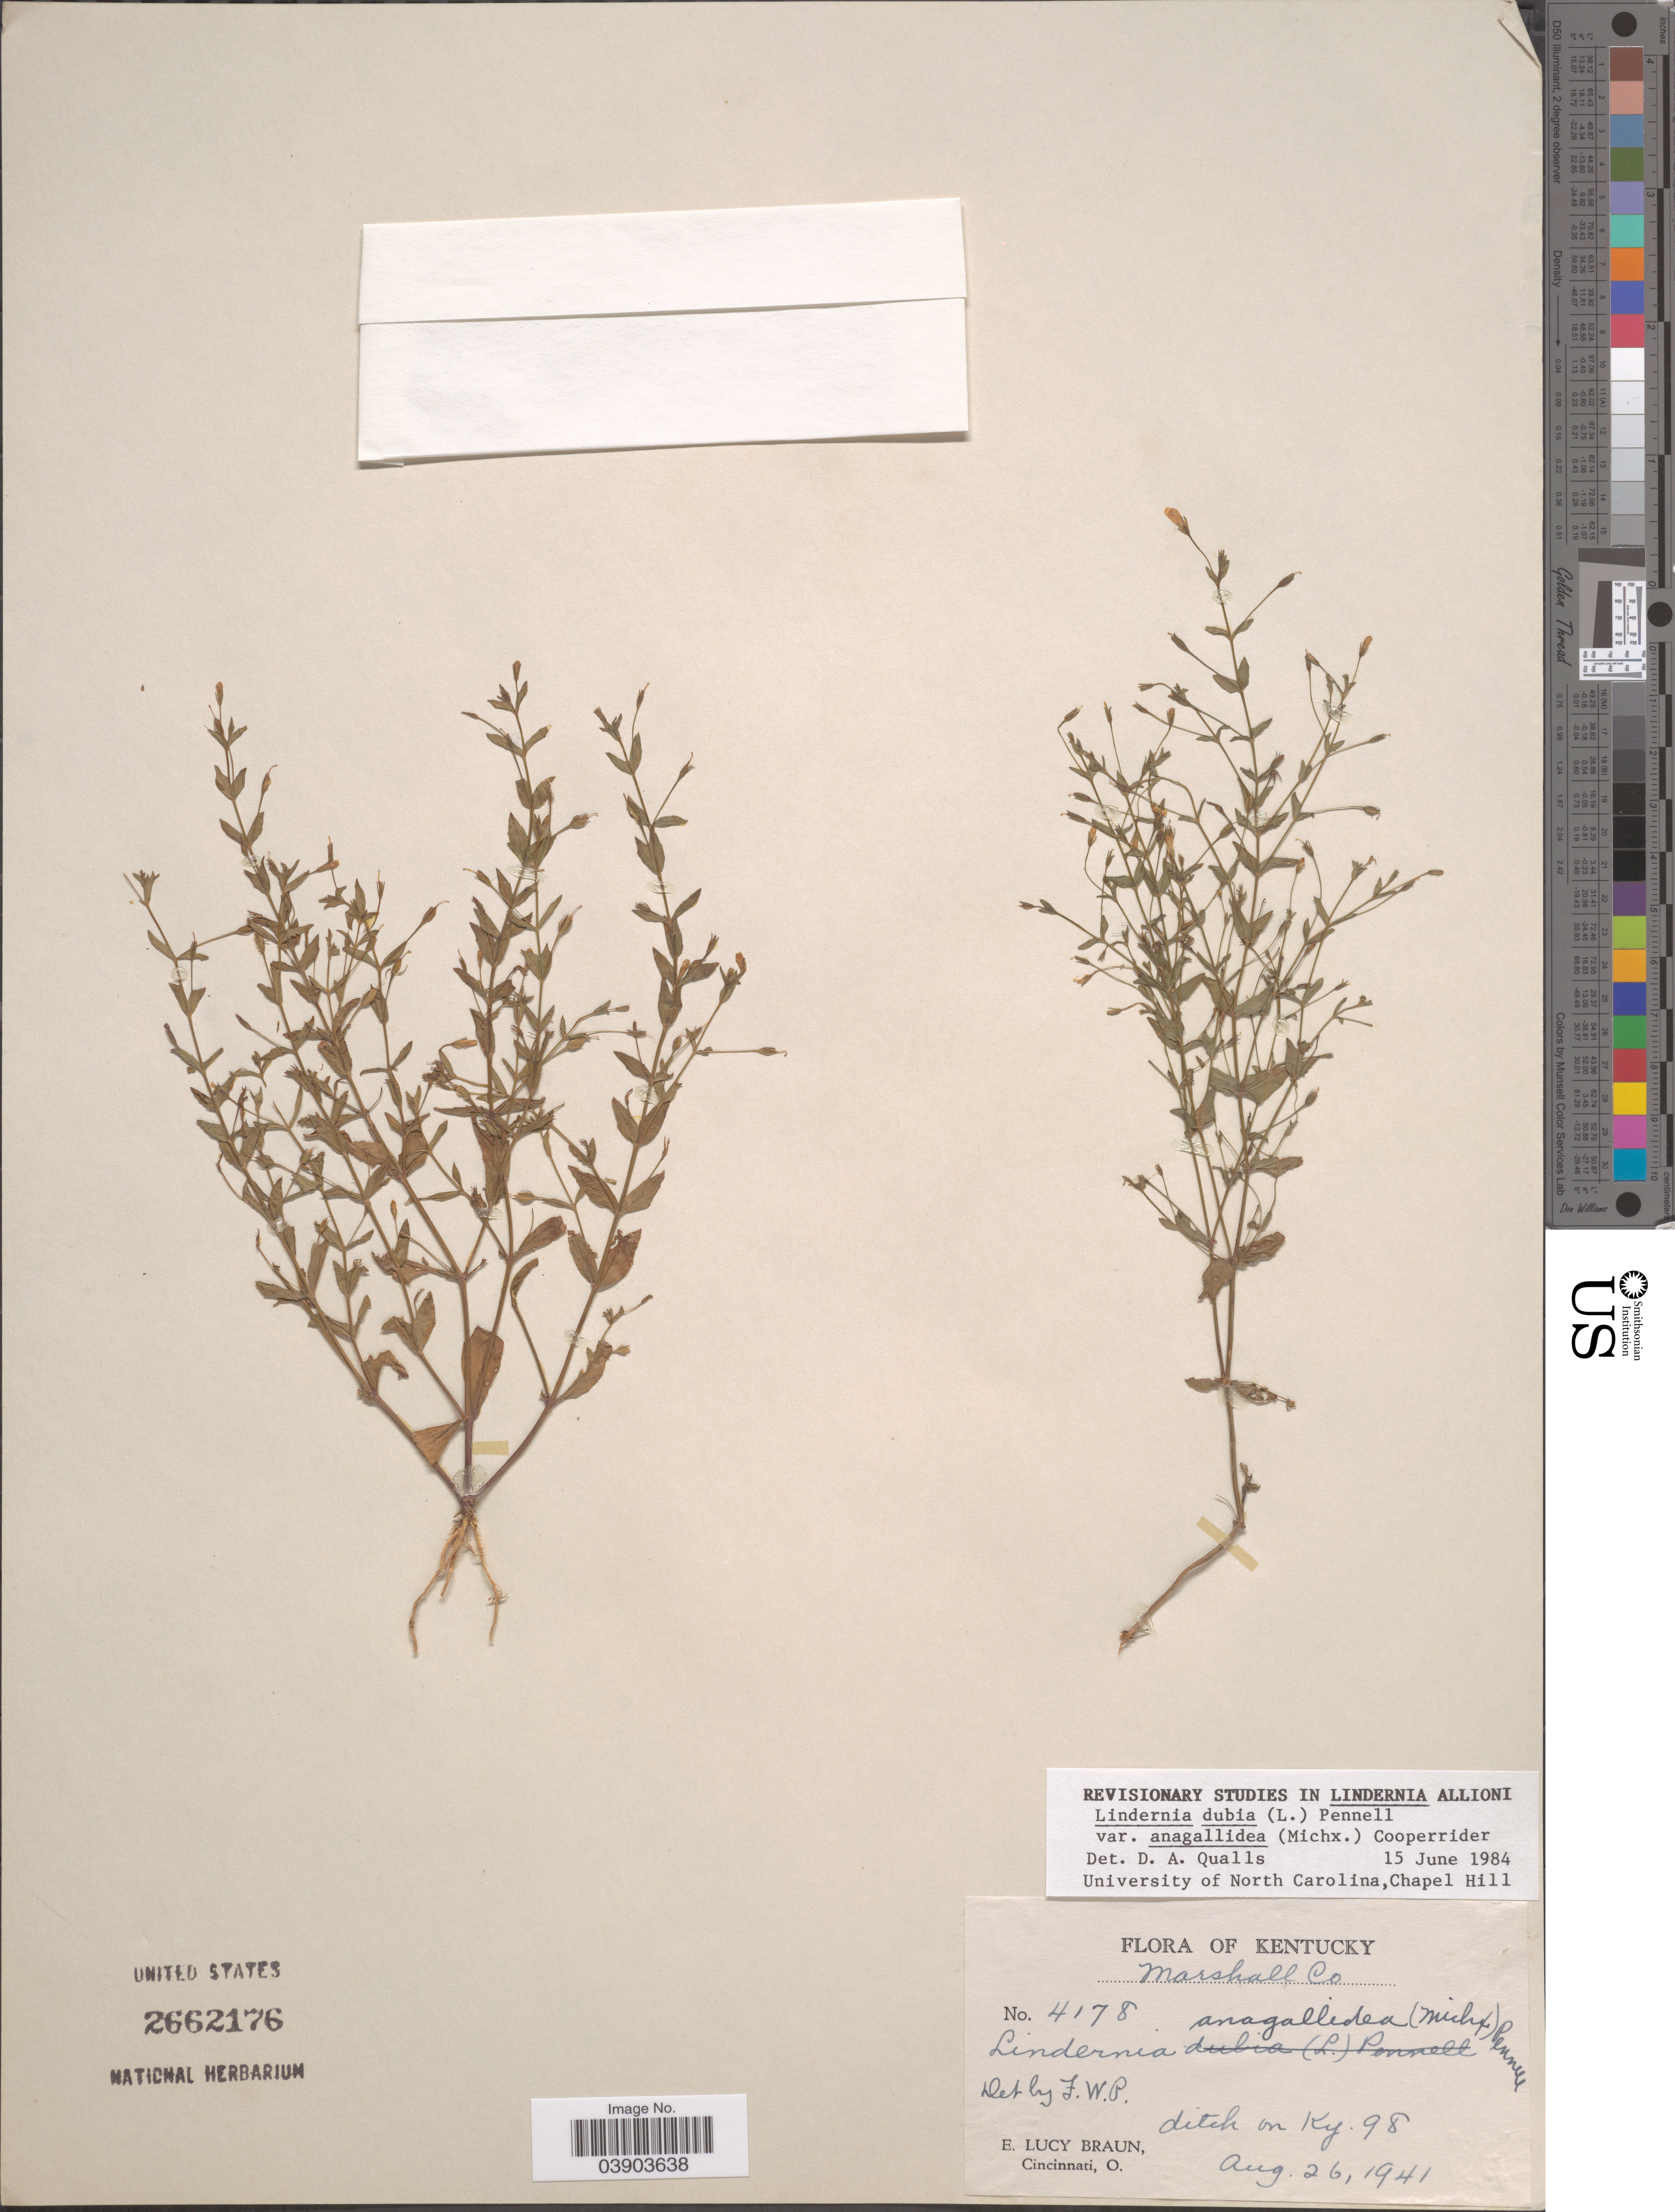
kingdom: Plantae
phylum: Tracheophyta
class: Magnoliopsida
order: Lamiales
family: Linderniaceae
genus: Lindernia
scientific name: Lindernia dubia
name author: (L.) Pennell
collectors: E. L. Braun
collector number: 4178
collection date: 1941-08-26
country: United States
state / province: Kentucky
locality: Marshall Co. Ditch on Ky. 98.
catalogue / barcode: US 2662176